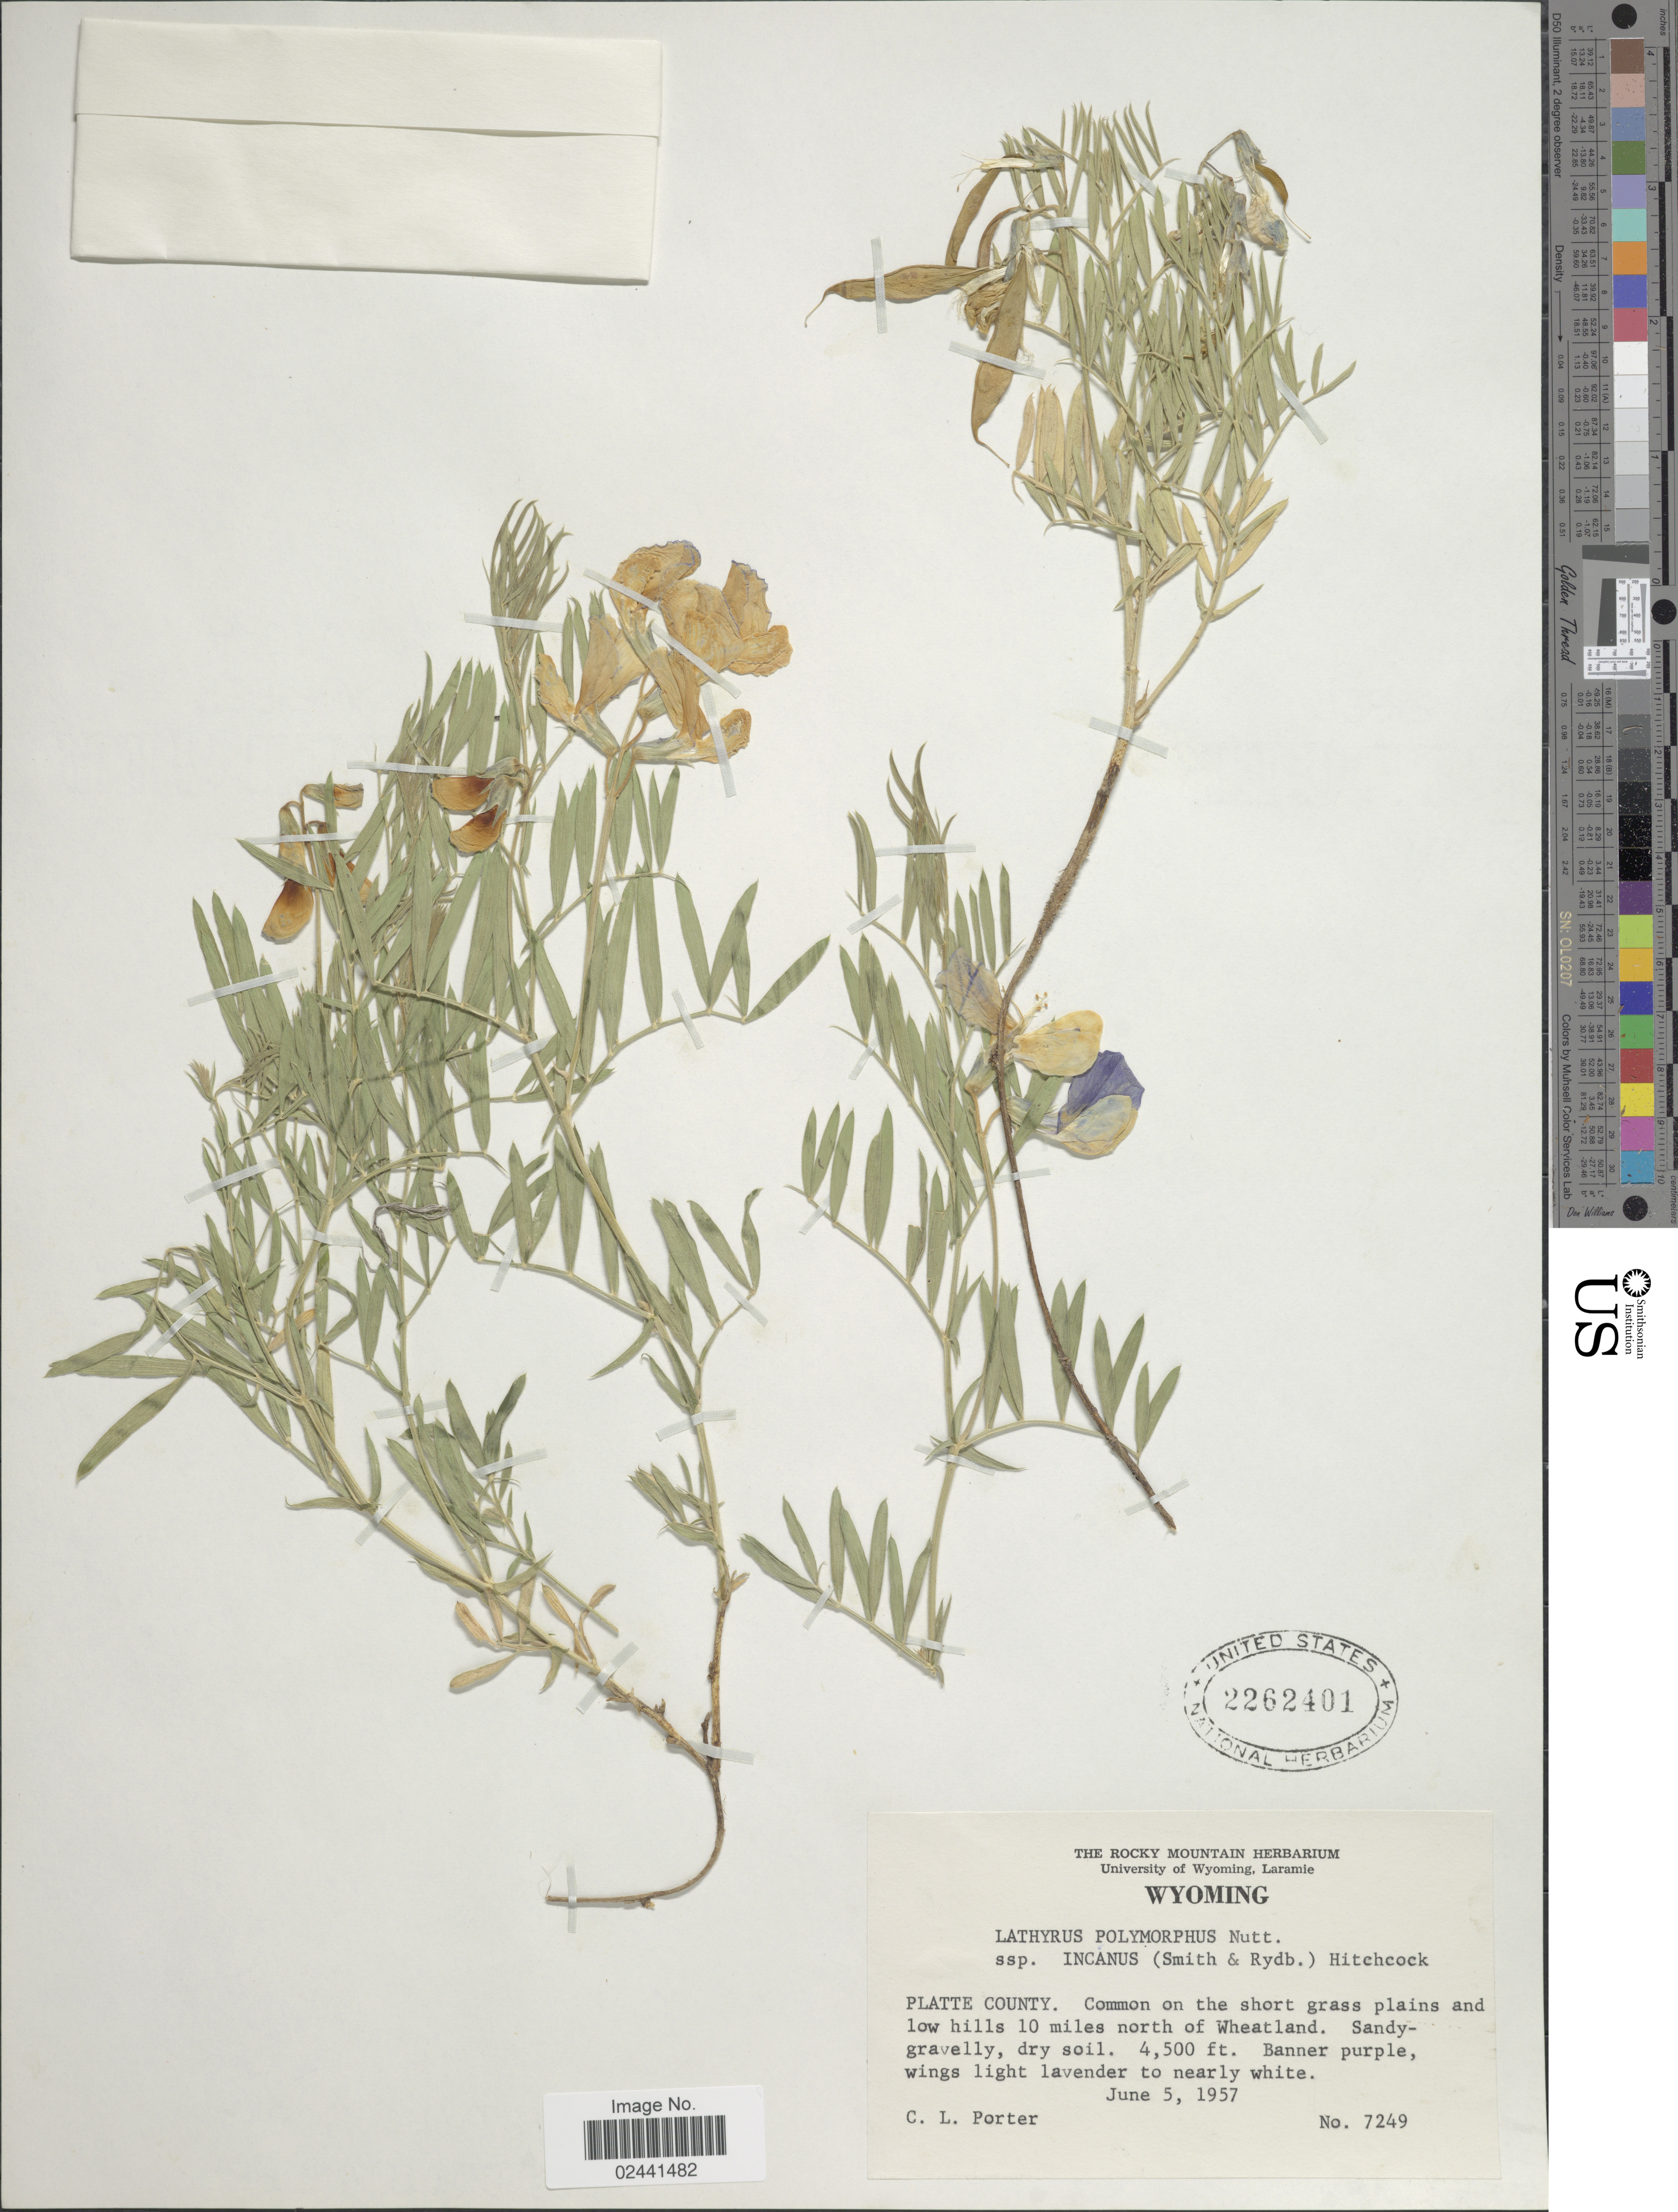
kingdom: Plantae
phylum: Tracheophyta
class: Magnoliopsida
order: Fabales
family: Fabaceae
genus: Lathyrus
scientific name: Lathyrus polymorphus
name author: Nutt.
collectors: C. L. Porter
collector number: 7249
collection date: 1957-06-05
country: United States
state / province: Wyoming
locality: Platte County. Common on the short gras plains and low hills 10 miles north of Wheatland. Sandy-gravelly, dry soil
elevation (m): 1372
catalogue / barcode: US 2262401